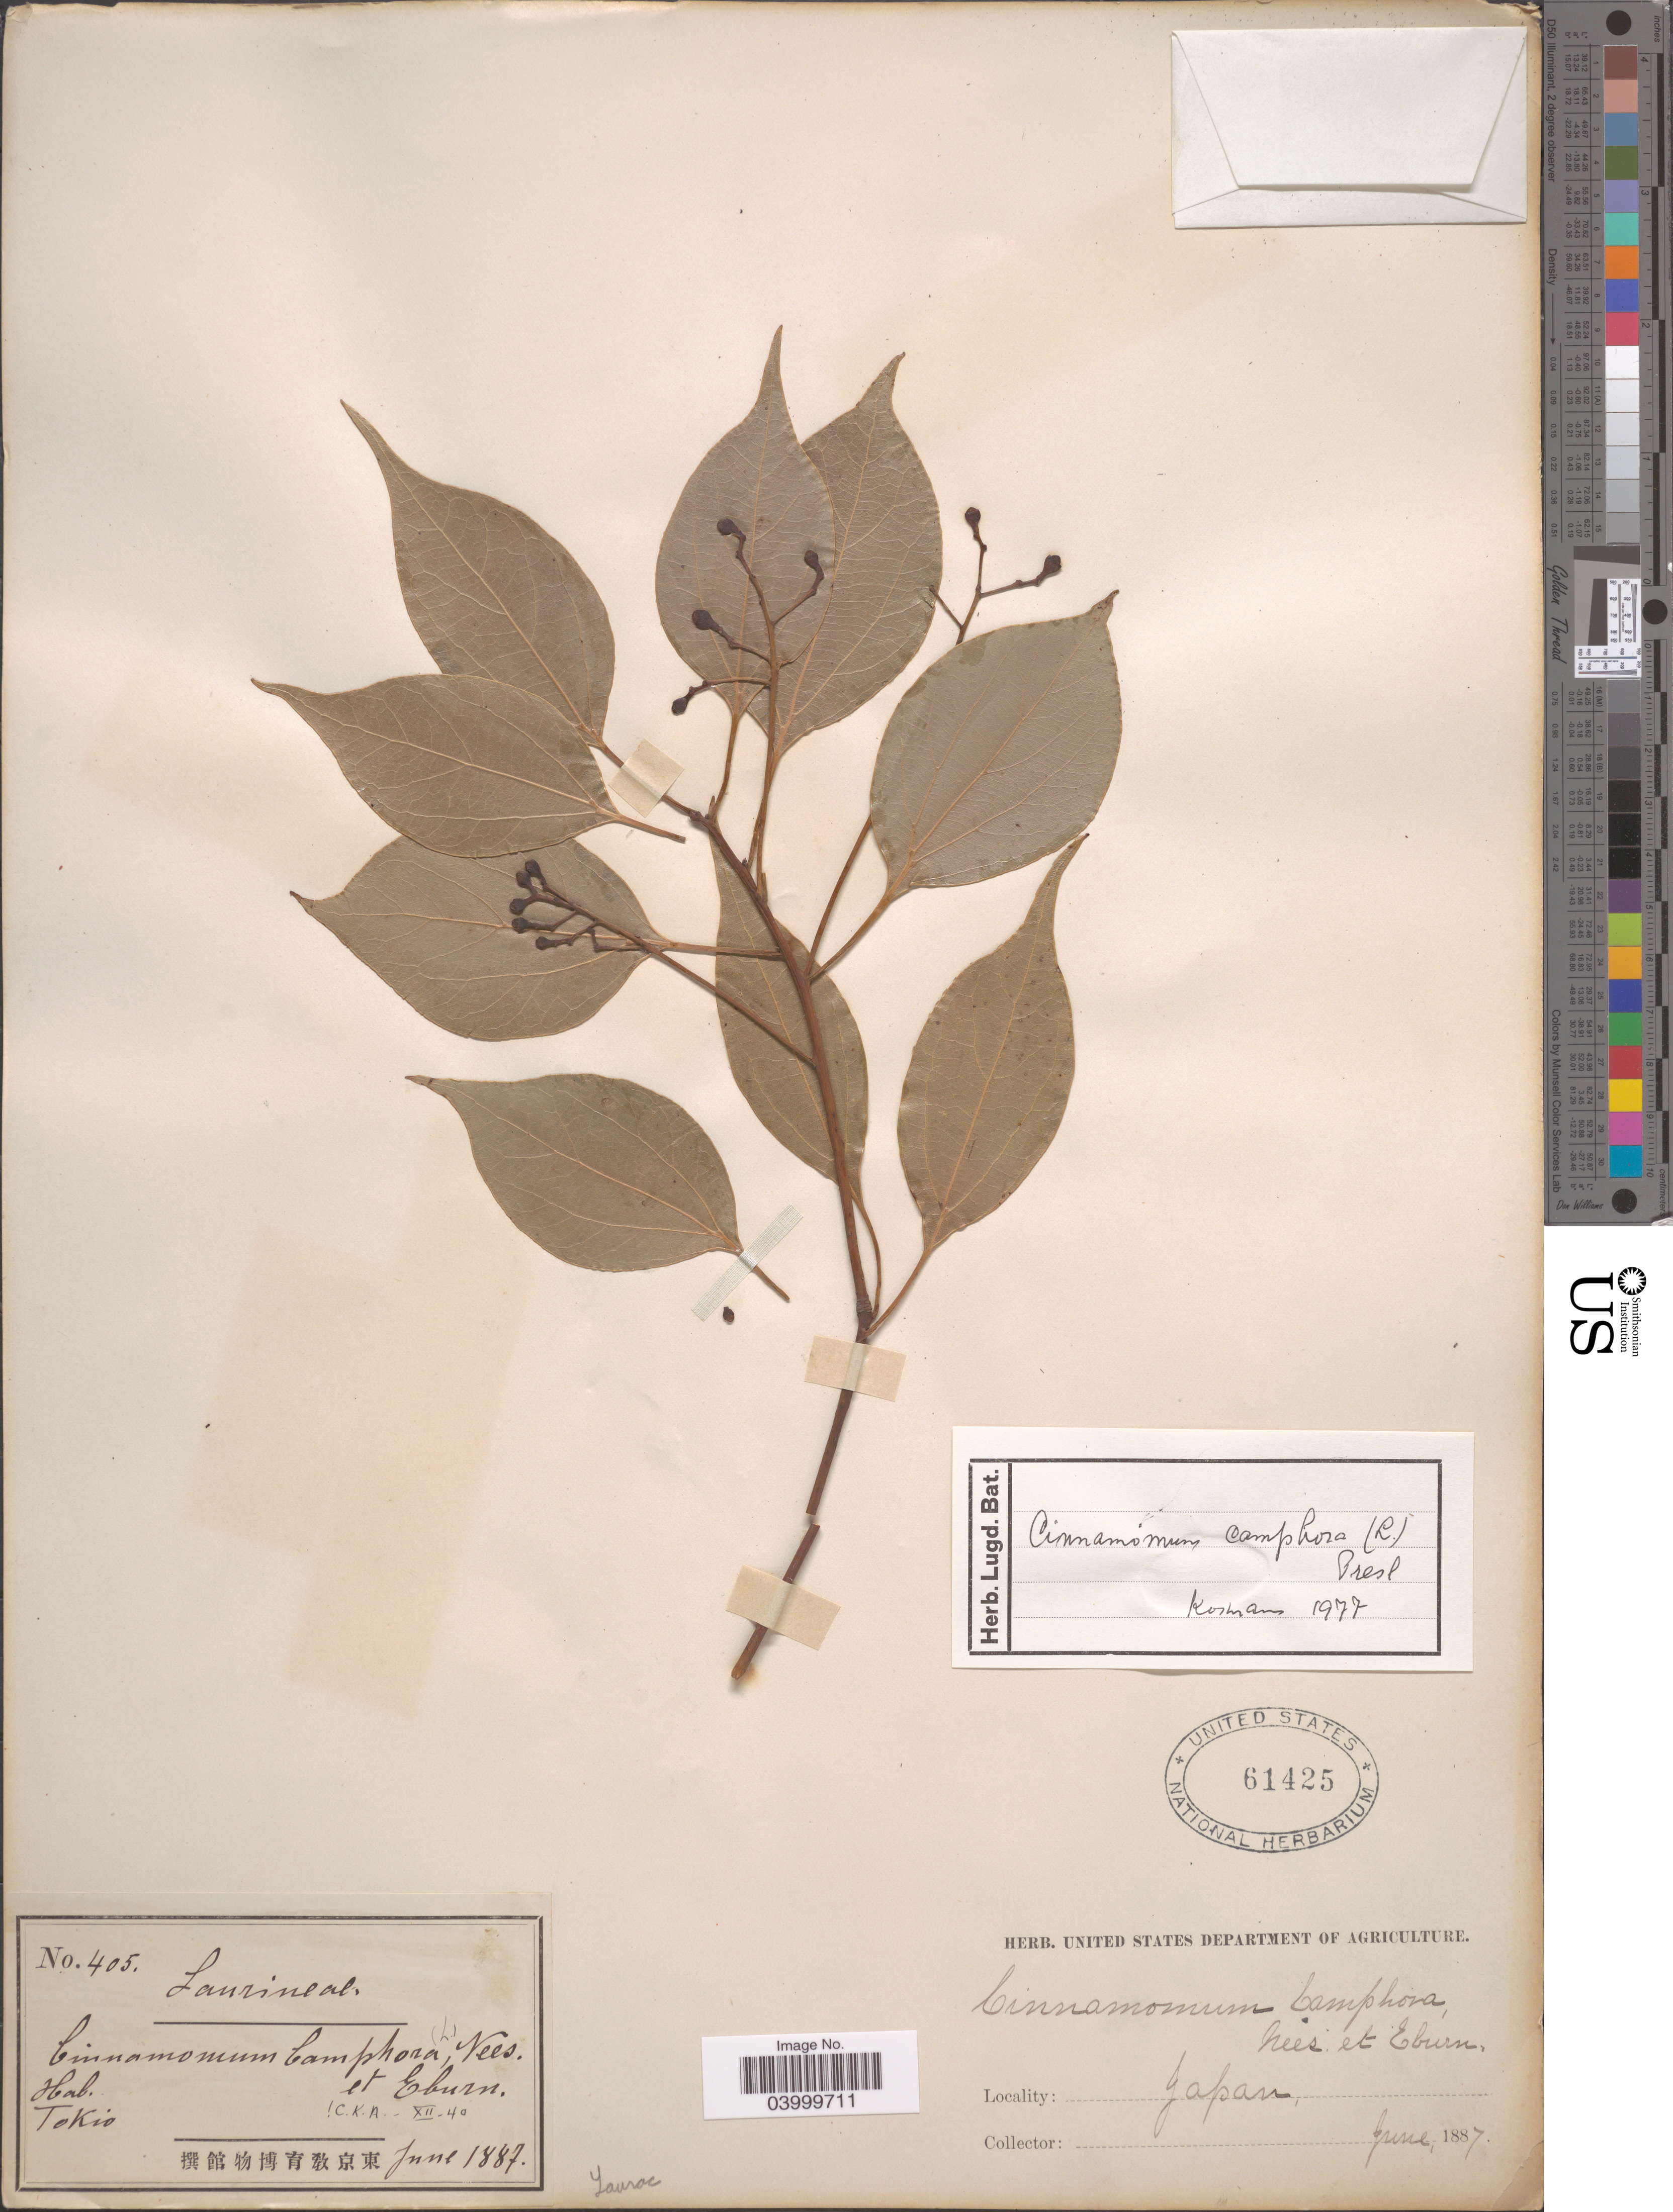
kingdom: Plantae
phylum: Tracheophyta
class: Magnoliopsida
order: Laurales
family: Lauraceae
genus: Cinnamomum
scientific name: Cinnamomum camphora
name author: (L.) J. Presl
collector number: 405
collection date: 1887-06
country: Japan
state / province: Tokyo, Federal City of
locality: Tokio.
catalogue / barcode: US 61425